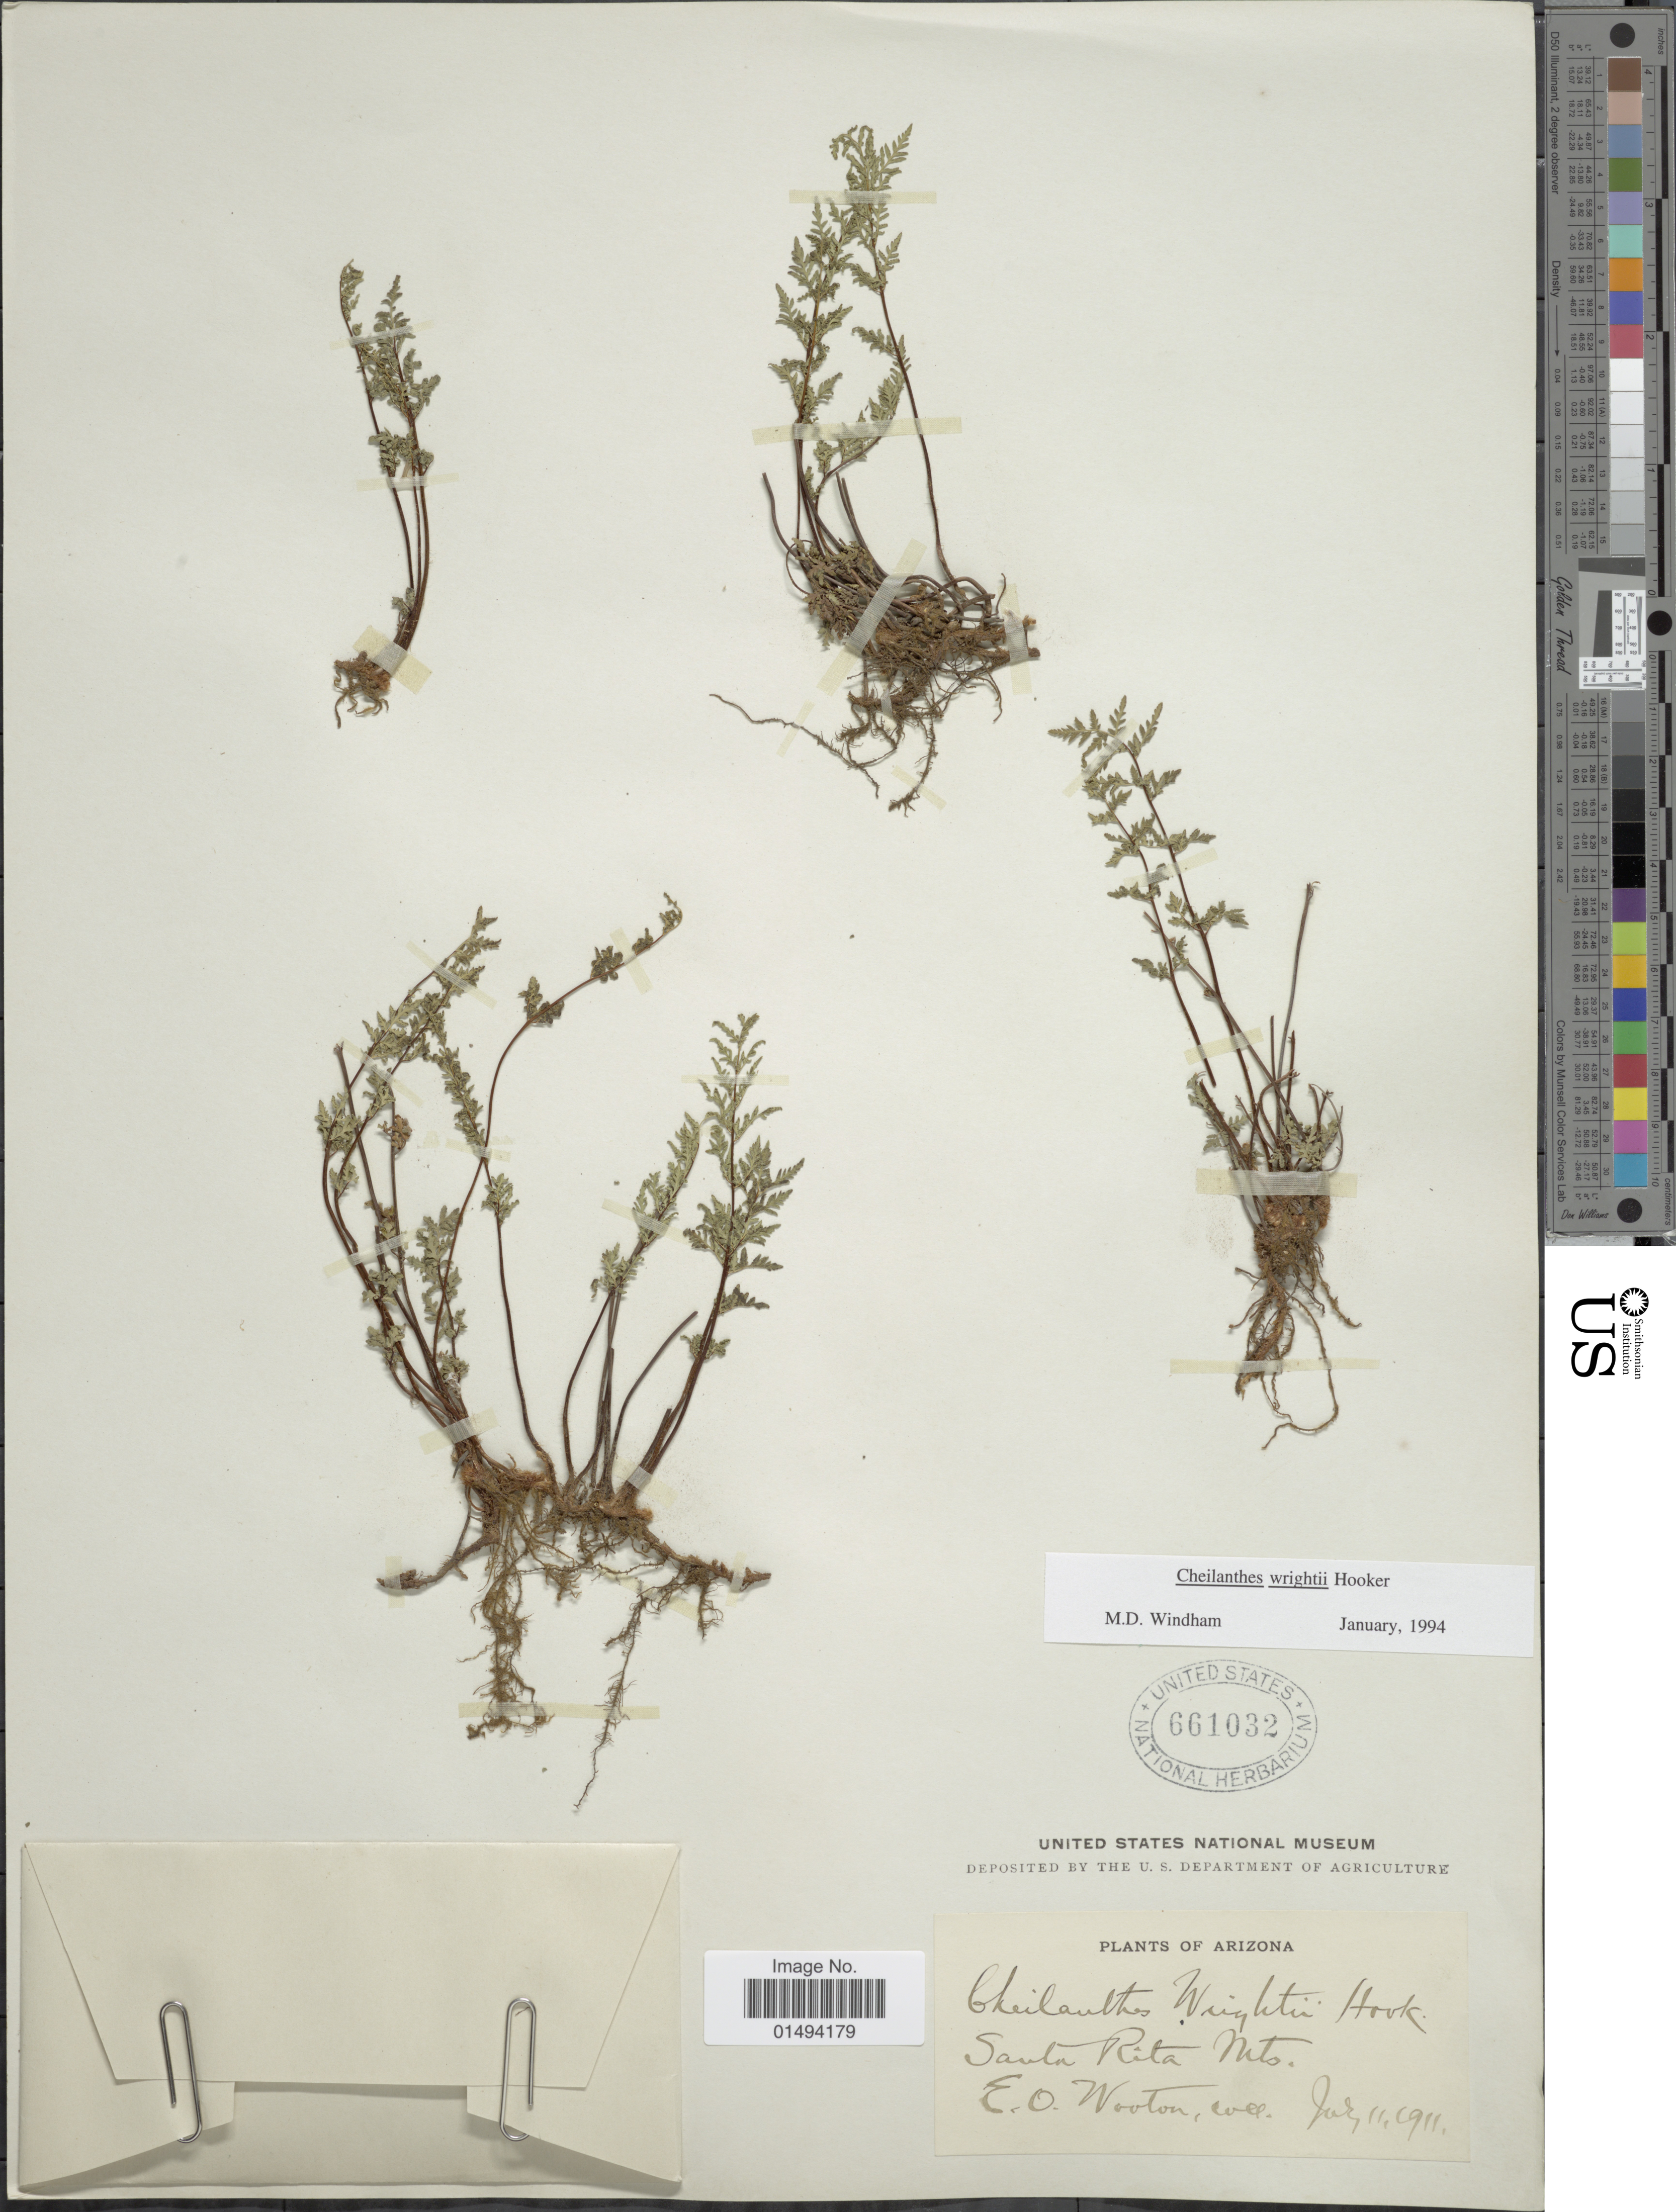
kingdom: Plantae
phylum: Tracheophyta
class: Polypodiopsida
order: Polypodiales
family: Pteridaceae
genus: Myriopteris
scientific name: Myriopteris wrightii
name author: (Hook.) Grusz & Windham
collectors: E. O. Wooton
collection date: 1911-06-11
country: United States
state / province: Arizona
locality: Santa Rita Mts.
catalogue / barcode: US 661032